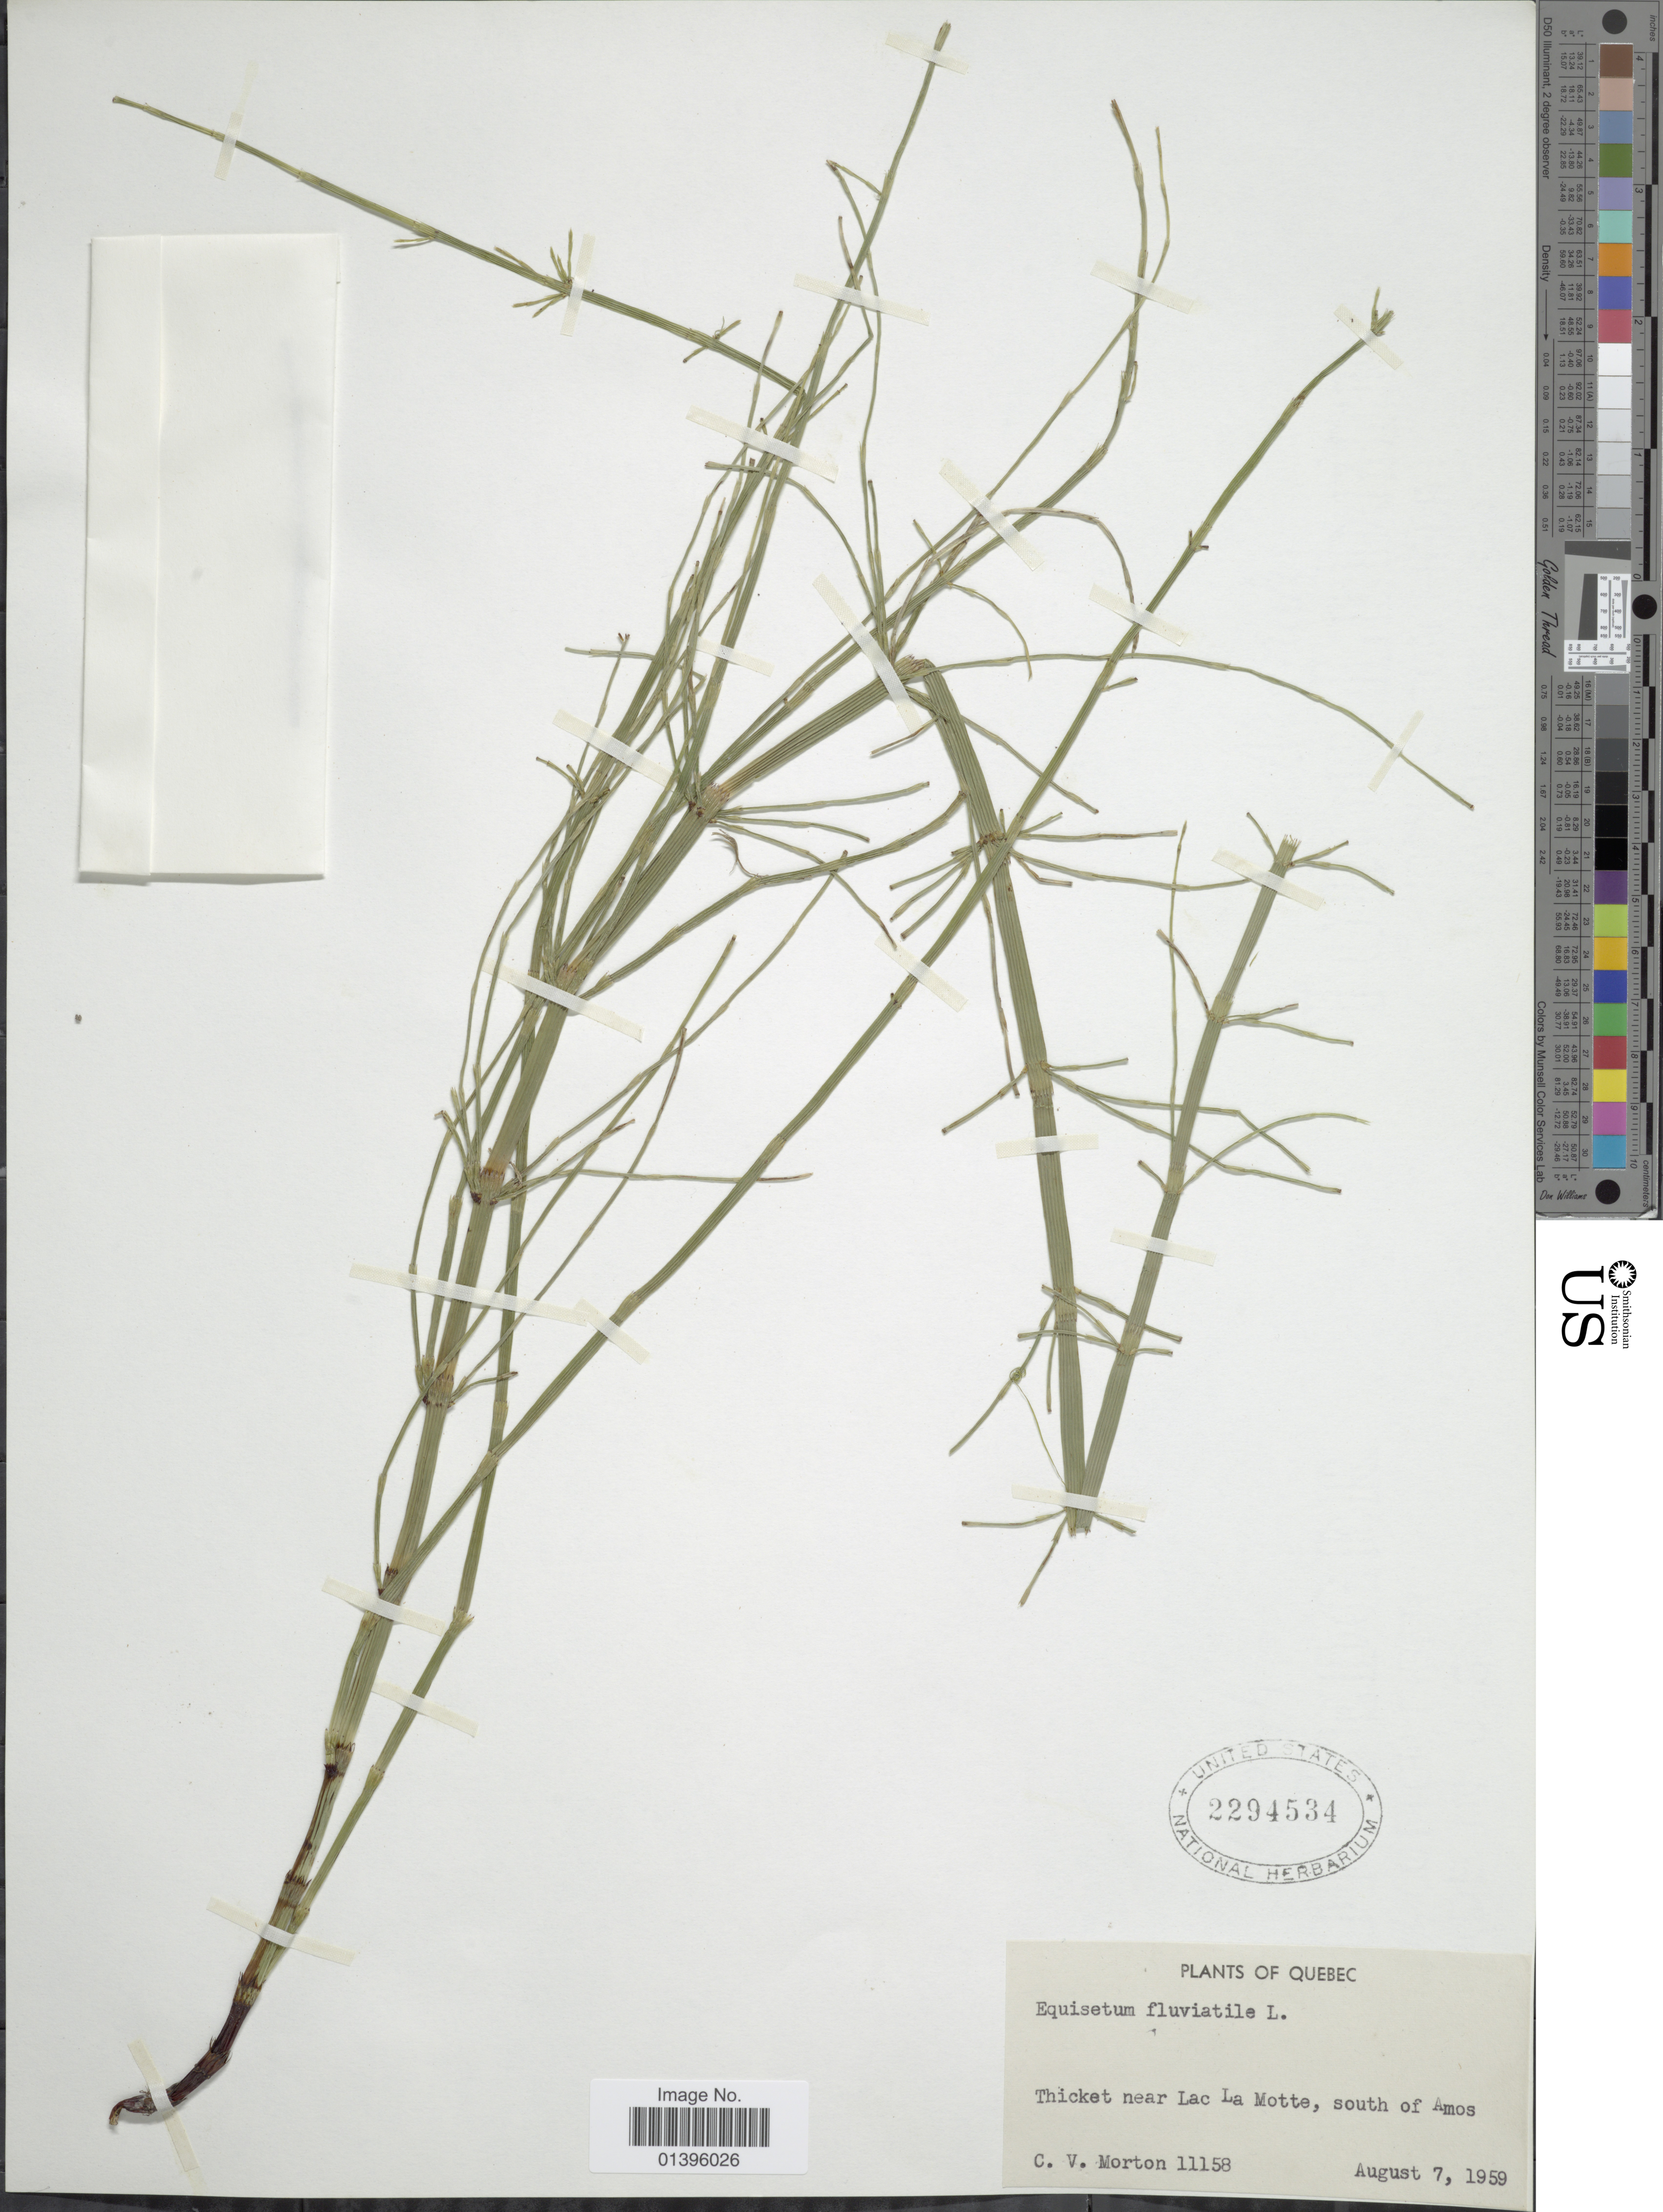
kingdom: Plantae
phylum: Tracheophyta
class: Polypodiopsida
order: Equisetales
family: Equisetaceae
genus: Equisetum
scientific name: Equisetum fluviatile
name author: L.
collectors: C. V. Morton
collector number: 11158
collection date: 1959-08-07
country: Canada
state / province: Quebec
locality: Thicket near Lac La Motte, south of Amos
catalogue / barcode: US 2294534